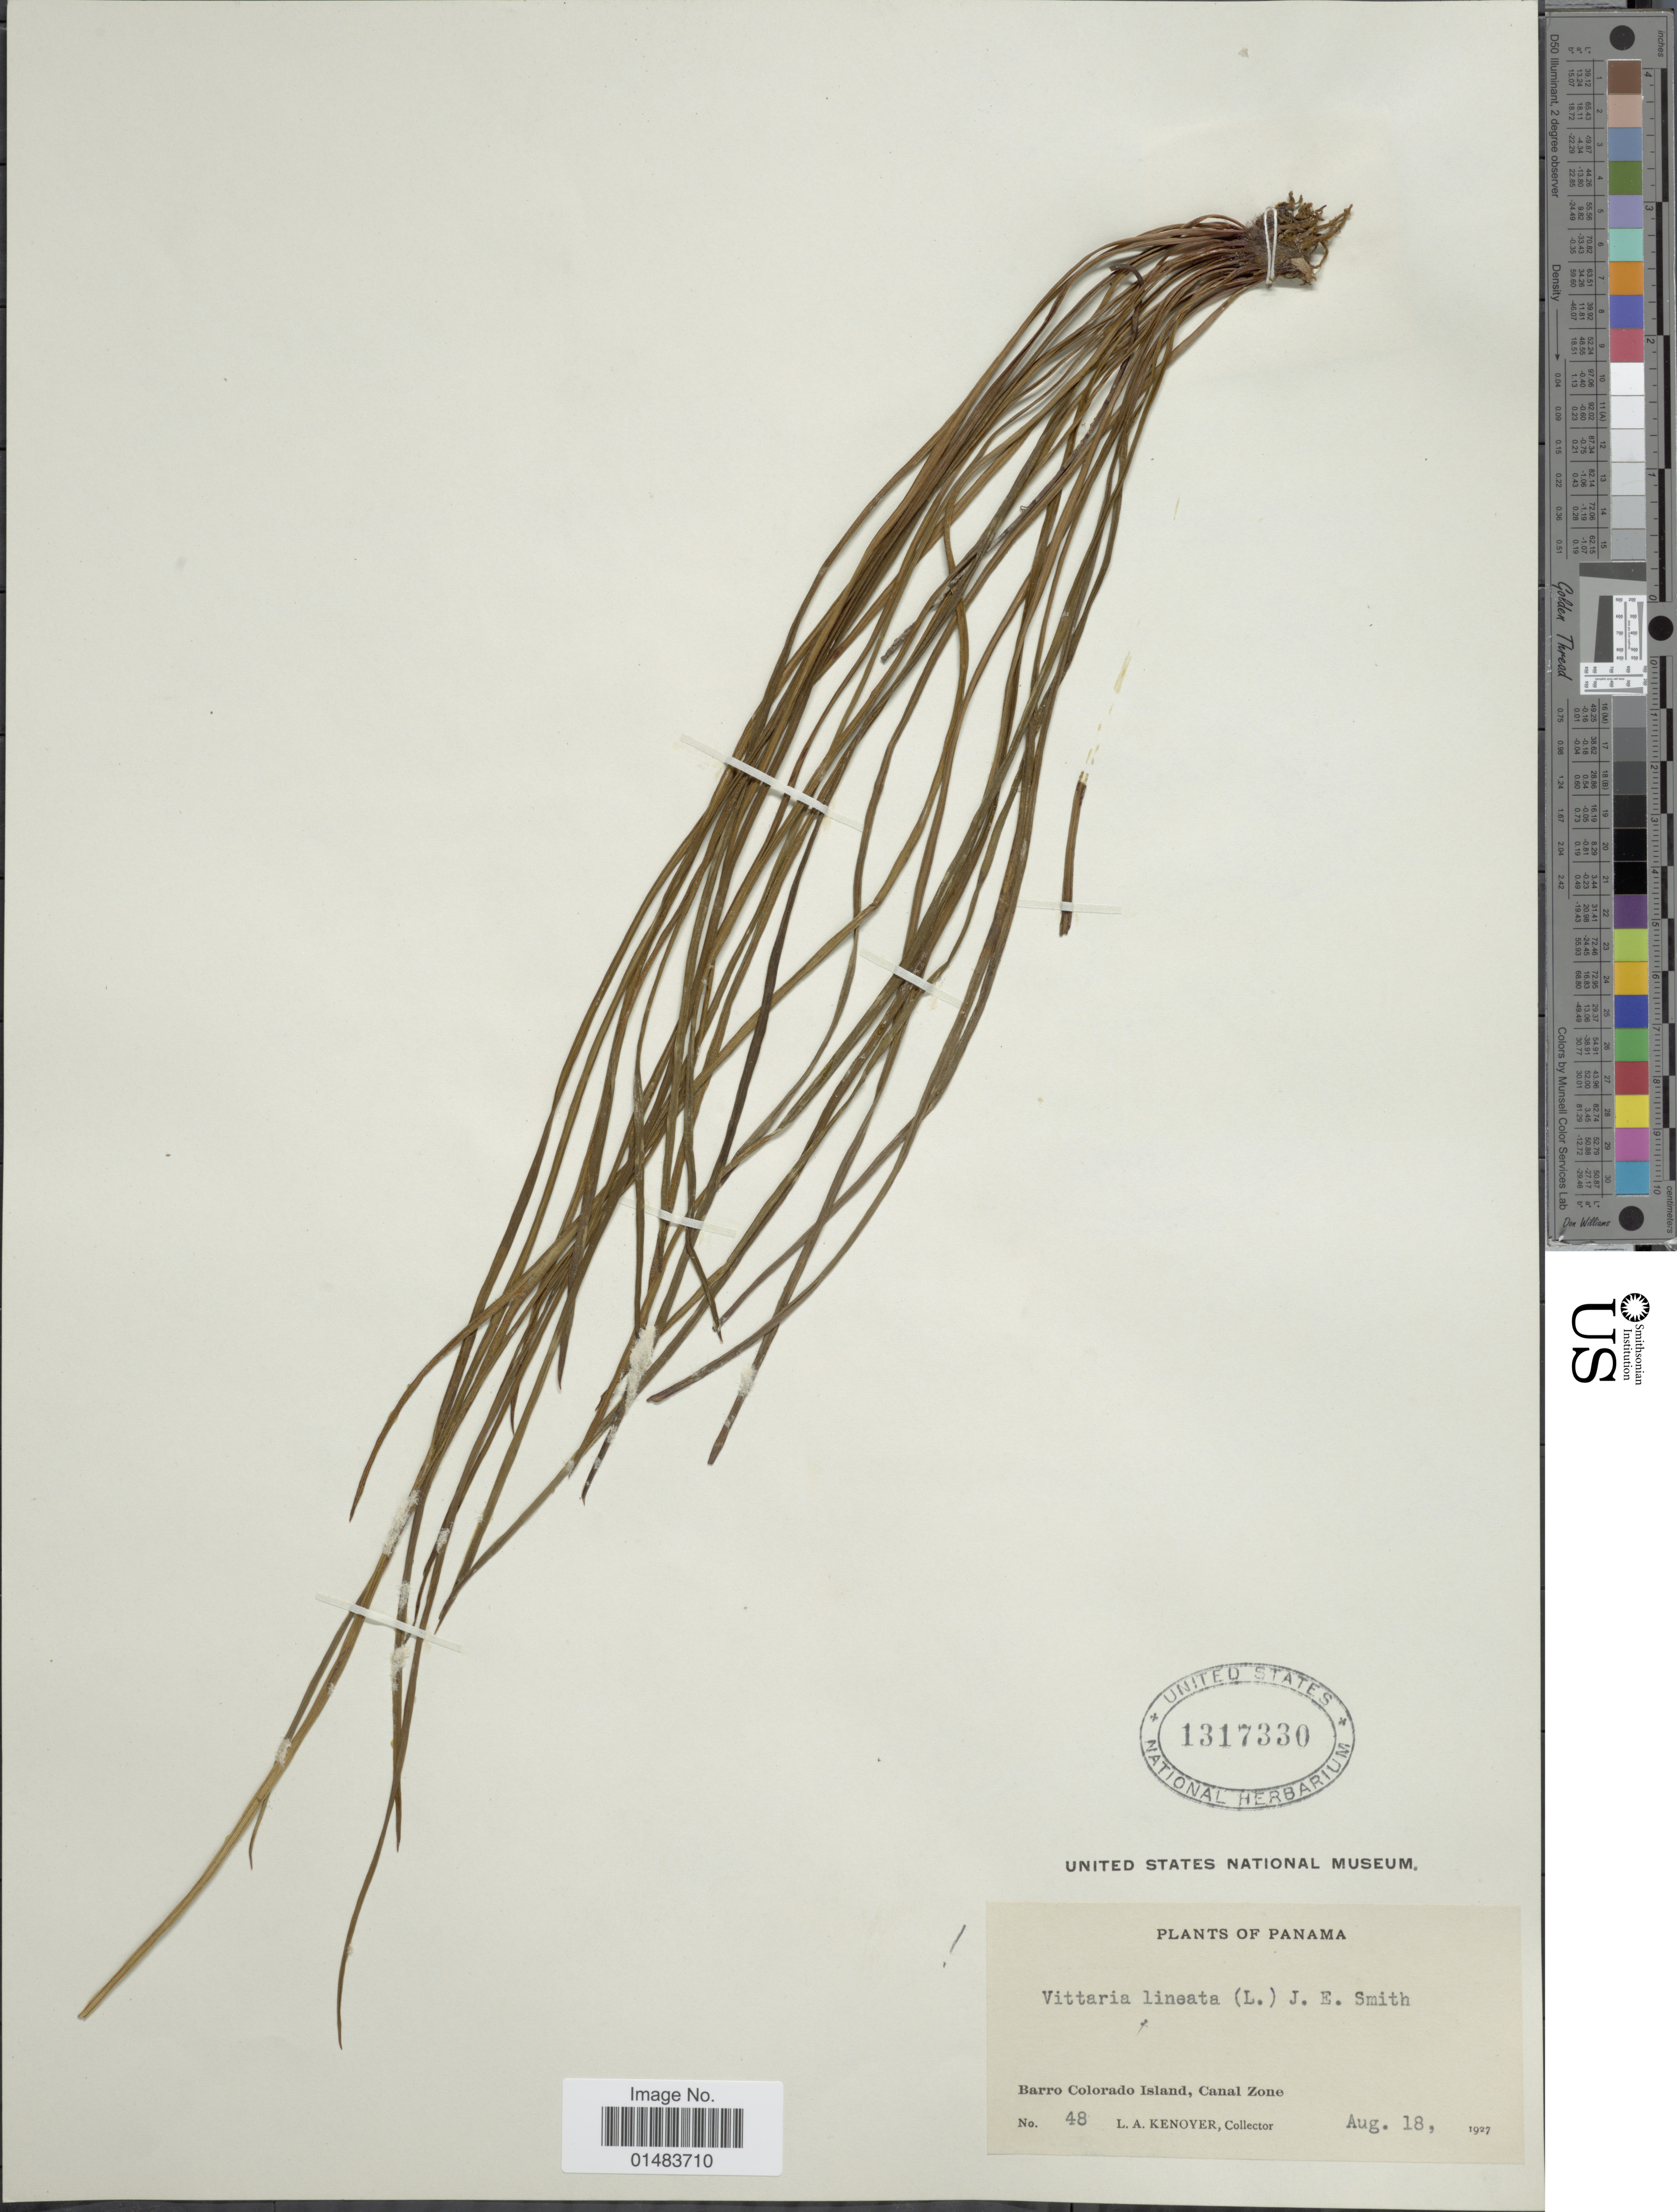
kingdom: Plantae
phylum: Tracheophyta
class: Polypodiopsida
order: Polypodiales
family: Pteridaceae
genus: Vittaria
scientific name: Vittaria lineata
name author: (L.) Sm.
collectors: L. A. Kenoyer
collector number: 48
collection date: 1927-08-18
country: Panama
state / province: Panamá Oeste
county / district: Canal Zone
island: Barro Colorado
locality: Plants of Panama, Barro Colorado Island, Canal Zone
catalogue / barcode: US 1317330